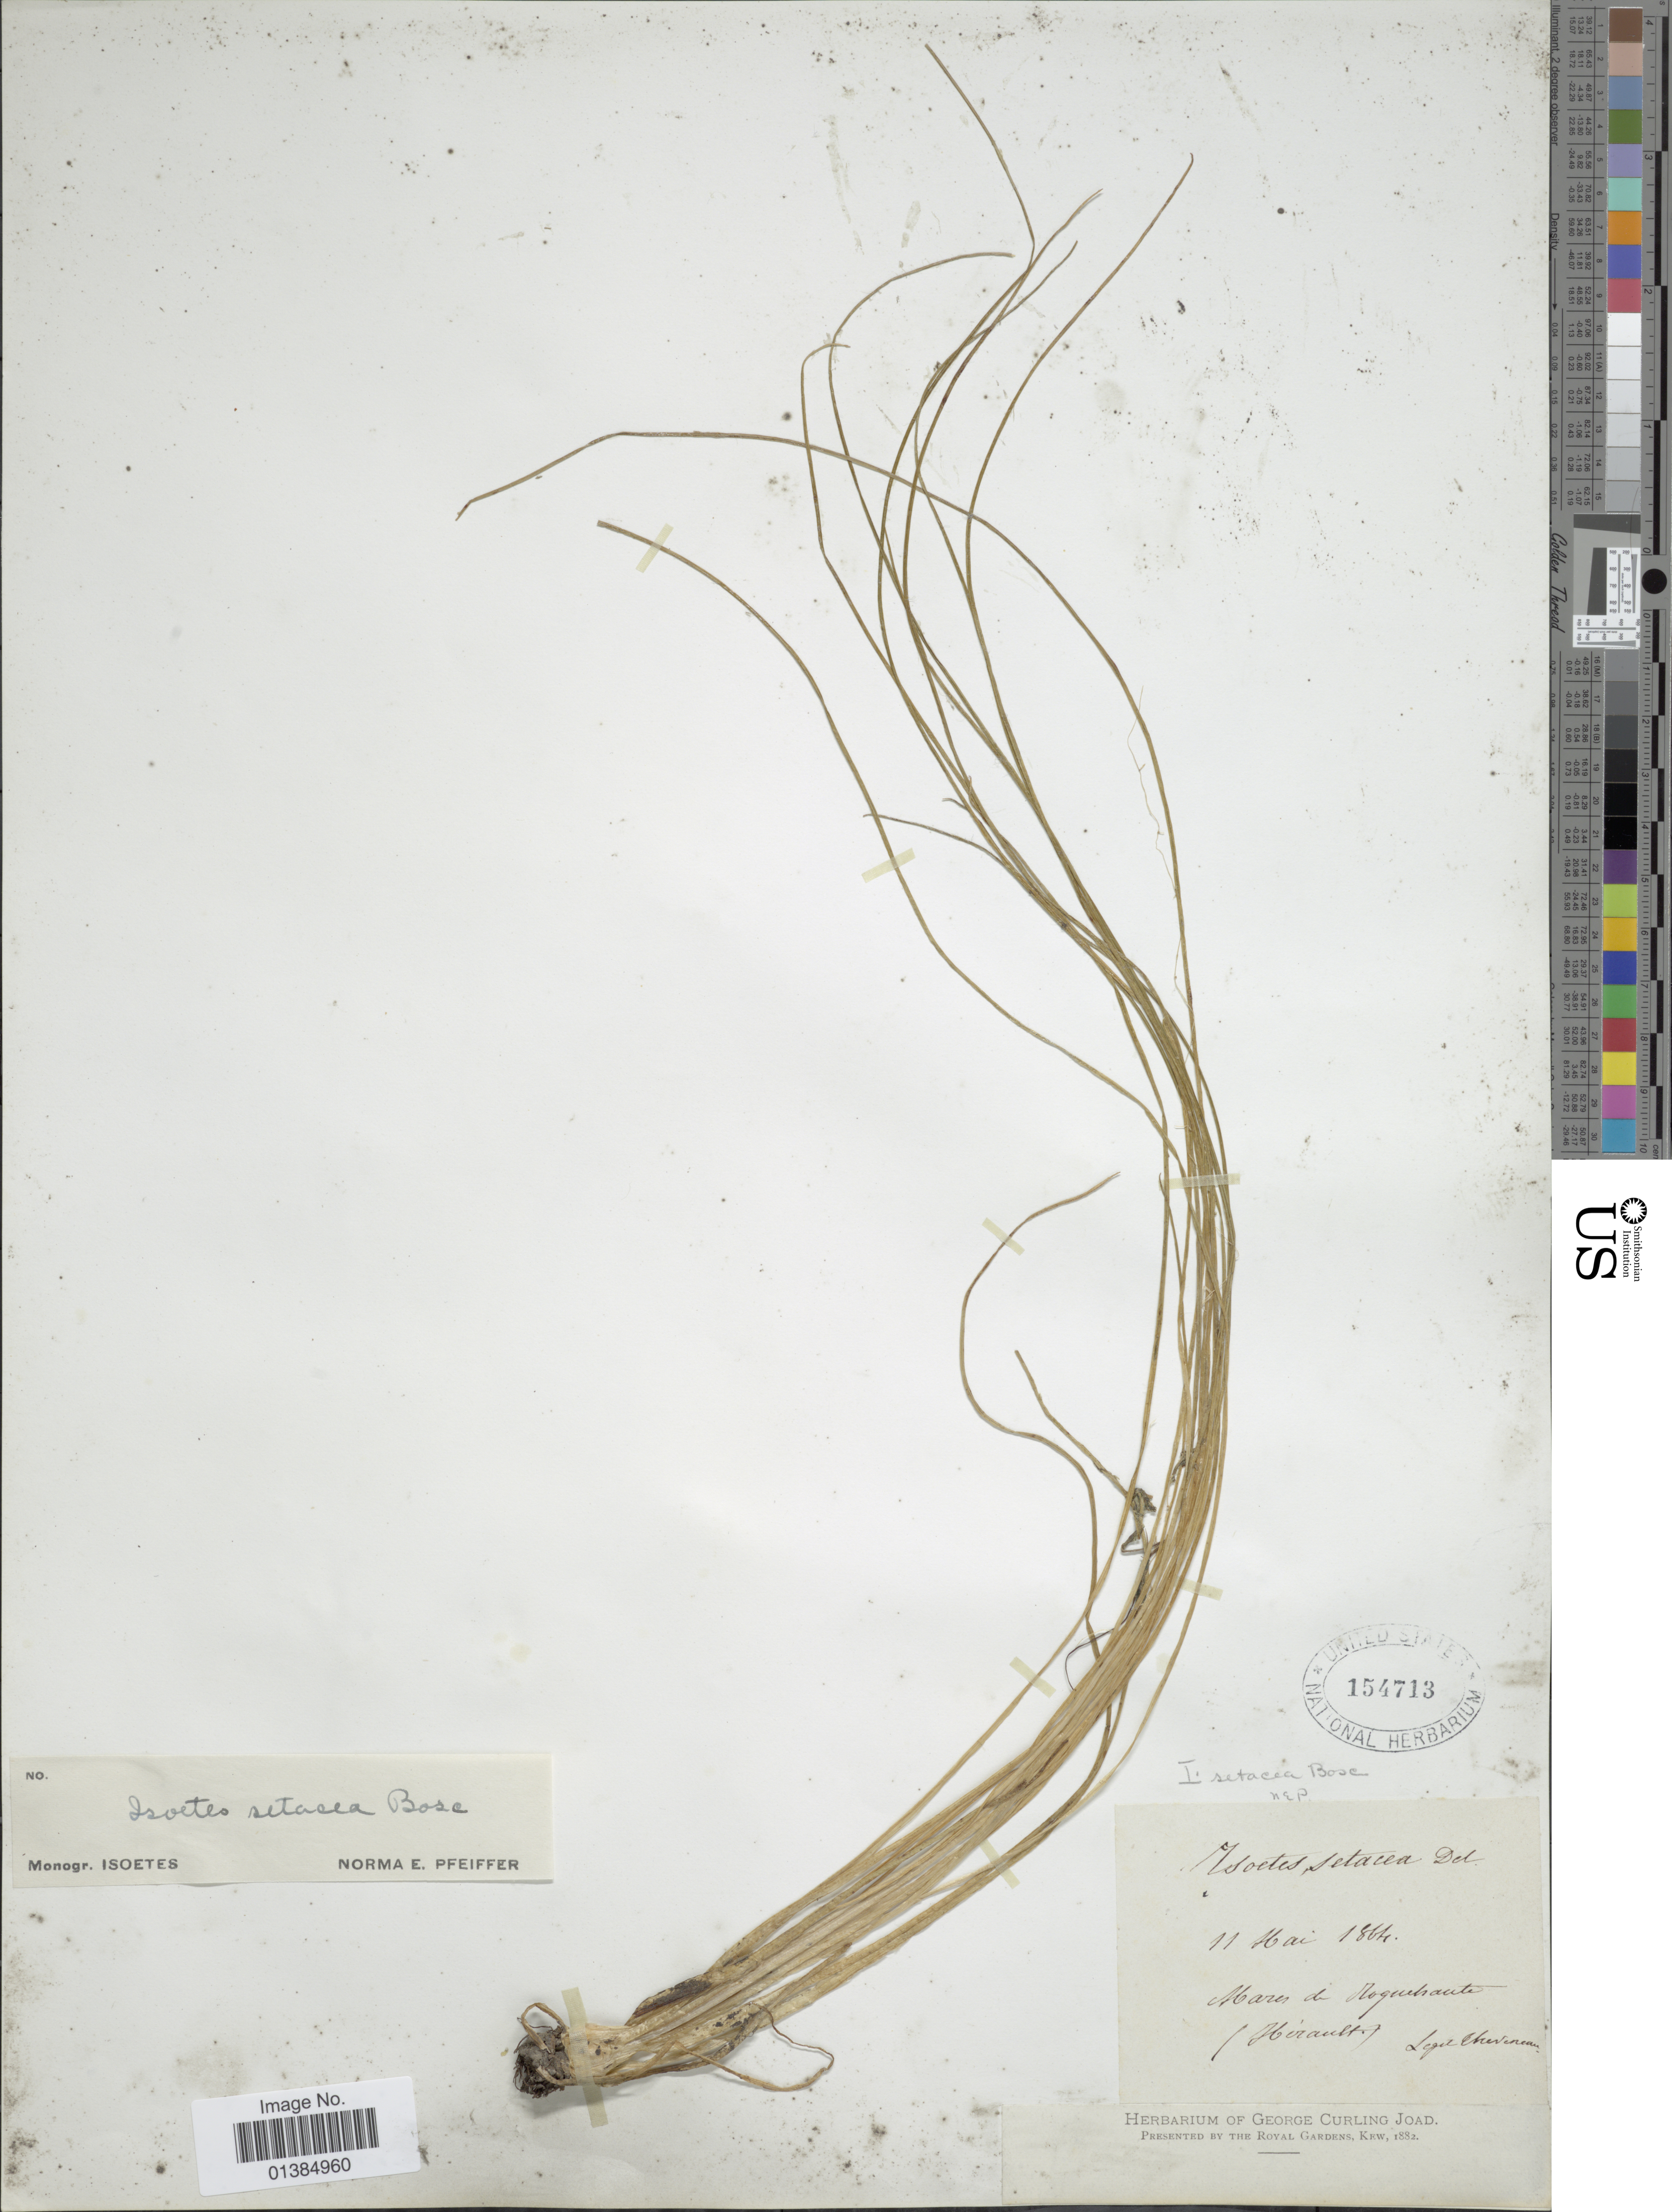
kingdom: Plantae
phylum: Tracheophyta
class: Lycopodiopsida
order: Isoetales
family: Isoetaceae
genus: Isoetes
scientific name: Isoetes delilei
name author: Rothm.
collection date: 1864-05-11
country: France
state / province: Occitanie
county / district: Hérault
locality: Mares de Roquehaute (Hérault).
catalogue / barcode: US 154713